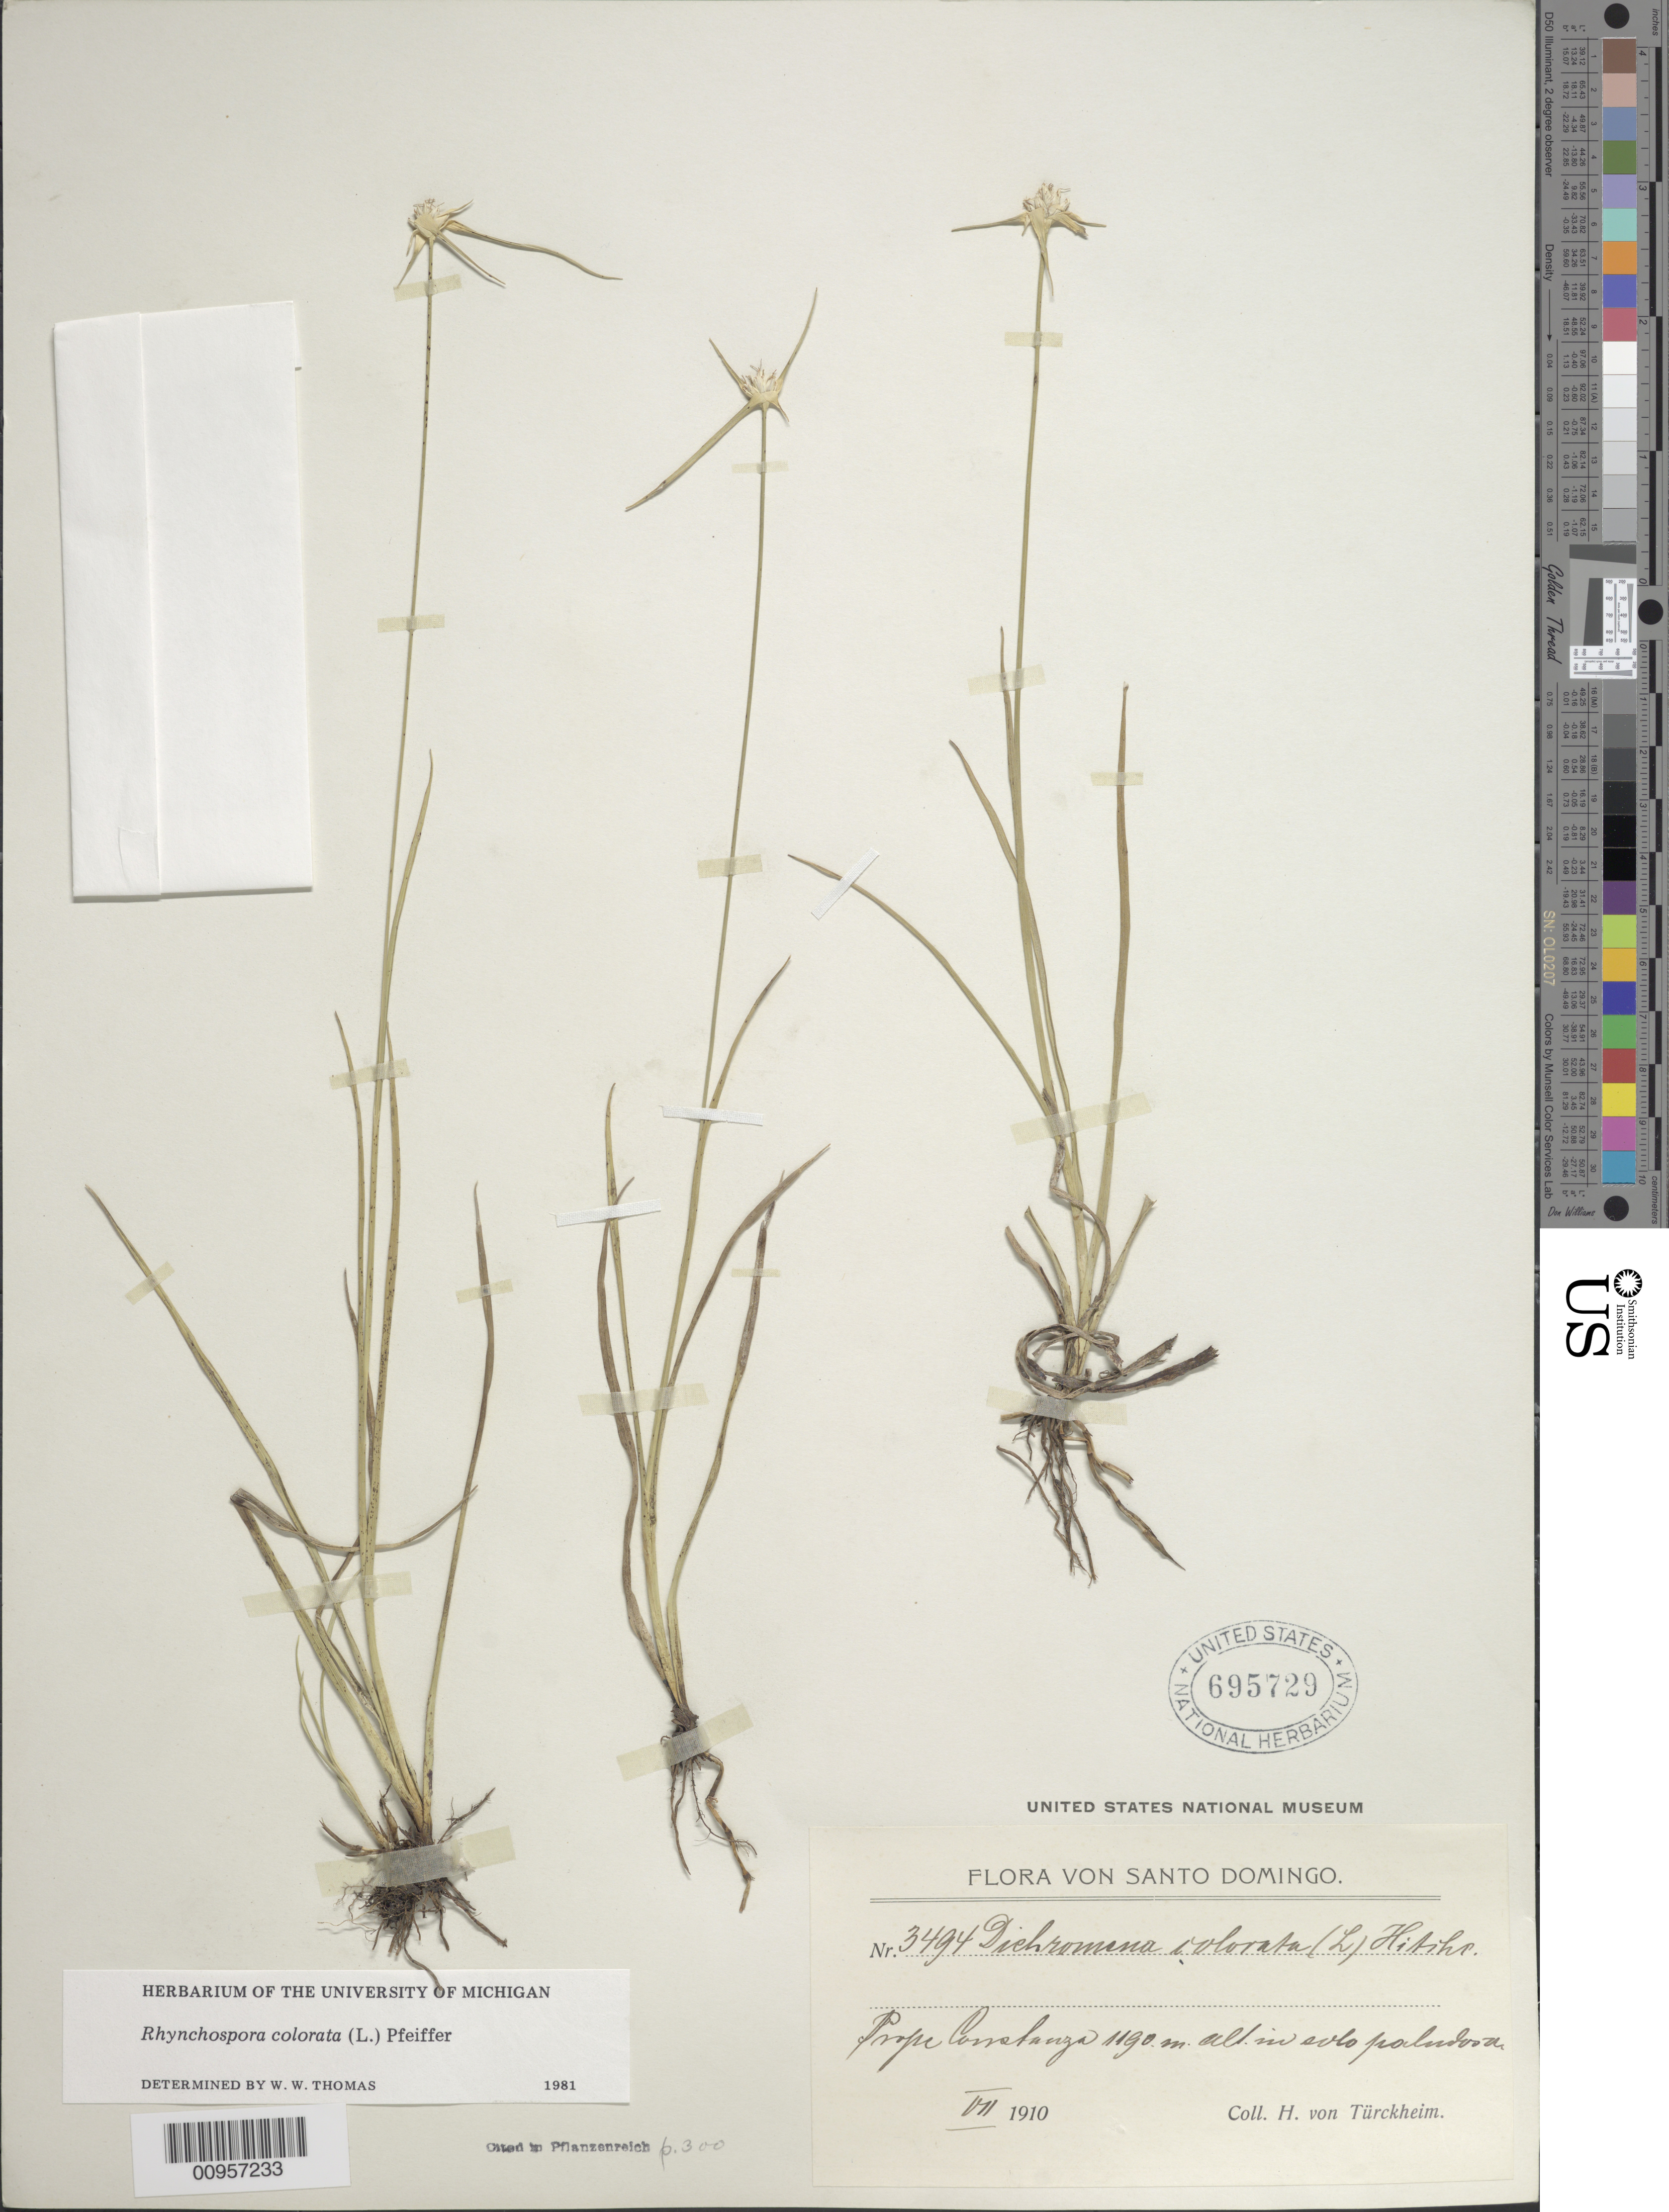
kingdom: Plantae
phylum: Tracheophyta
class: Liliopsida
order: Poales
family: Cyperaceae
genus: Rhynchospora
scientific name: Rhynchospora colorata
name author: (L.) H. Pfeiff.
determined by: Thomas, W. W., (NY), New York Botanical Garden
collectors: H. von Türckheim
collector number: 3494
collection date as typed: Jul 1910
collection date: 1910-07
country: Dominican Republic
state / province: La Vega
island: Hispaniola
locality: Prope Constanza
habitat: In "sulo palundosa"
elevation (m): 1190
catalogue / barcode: US 695729